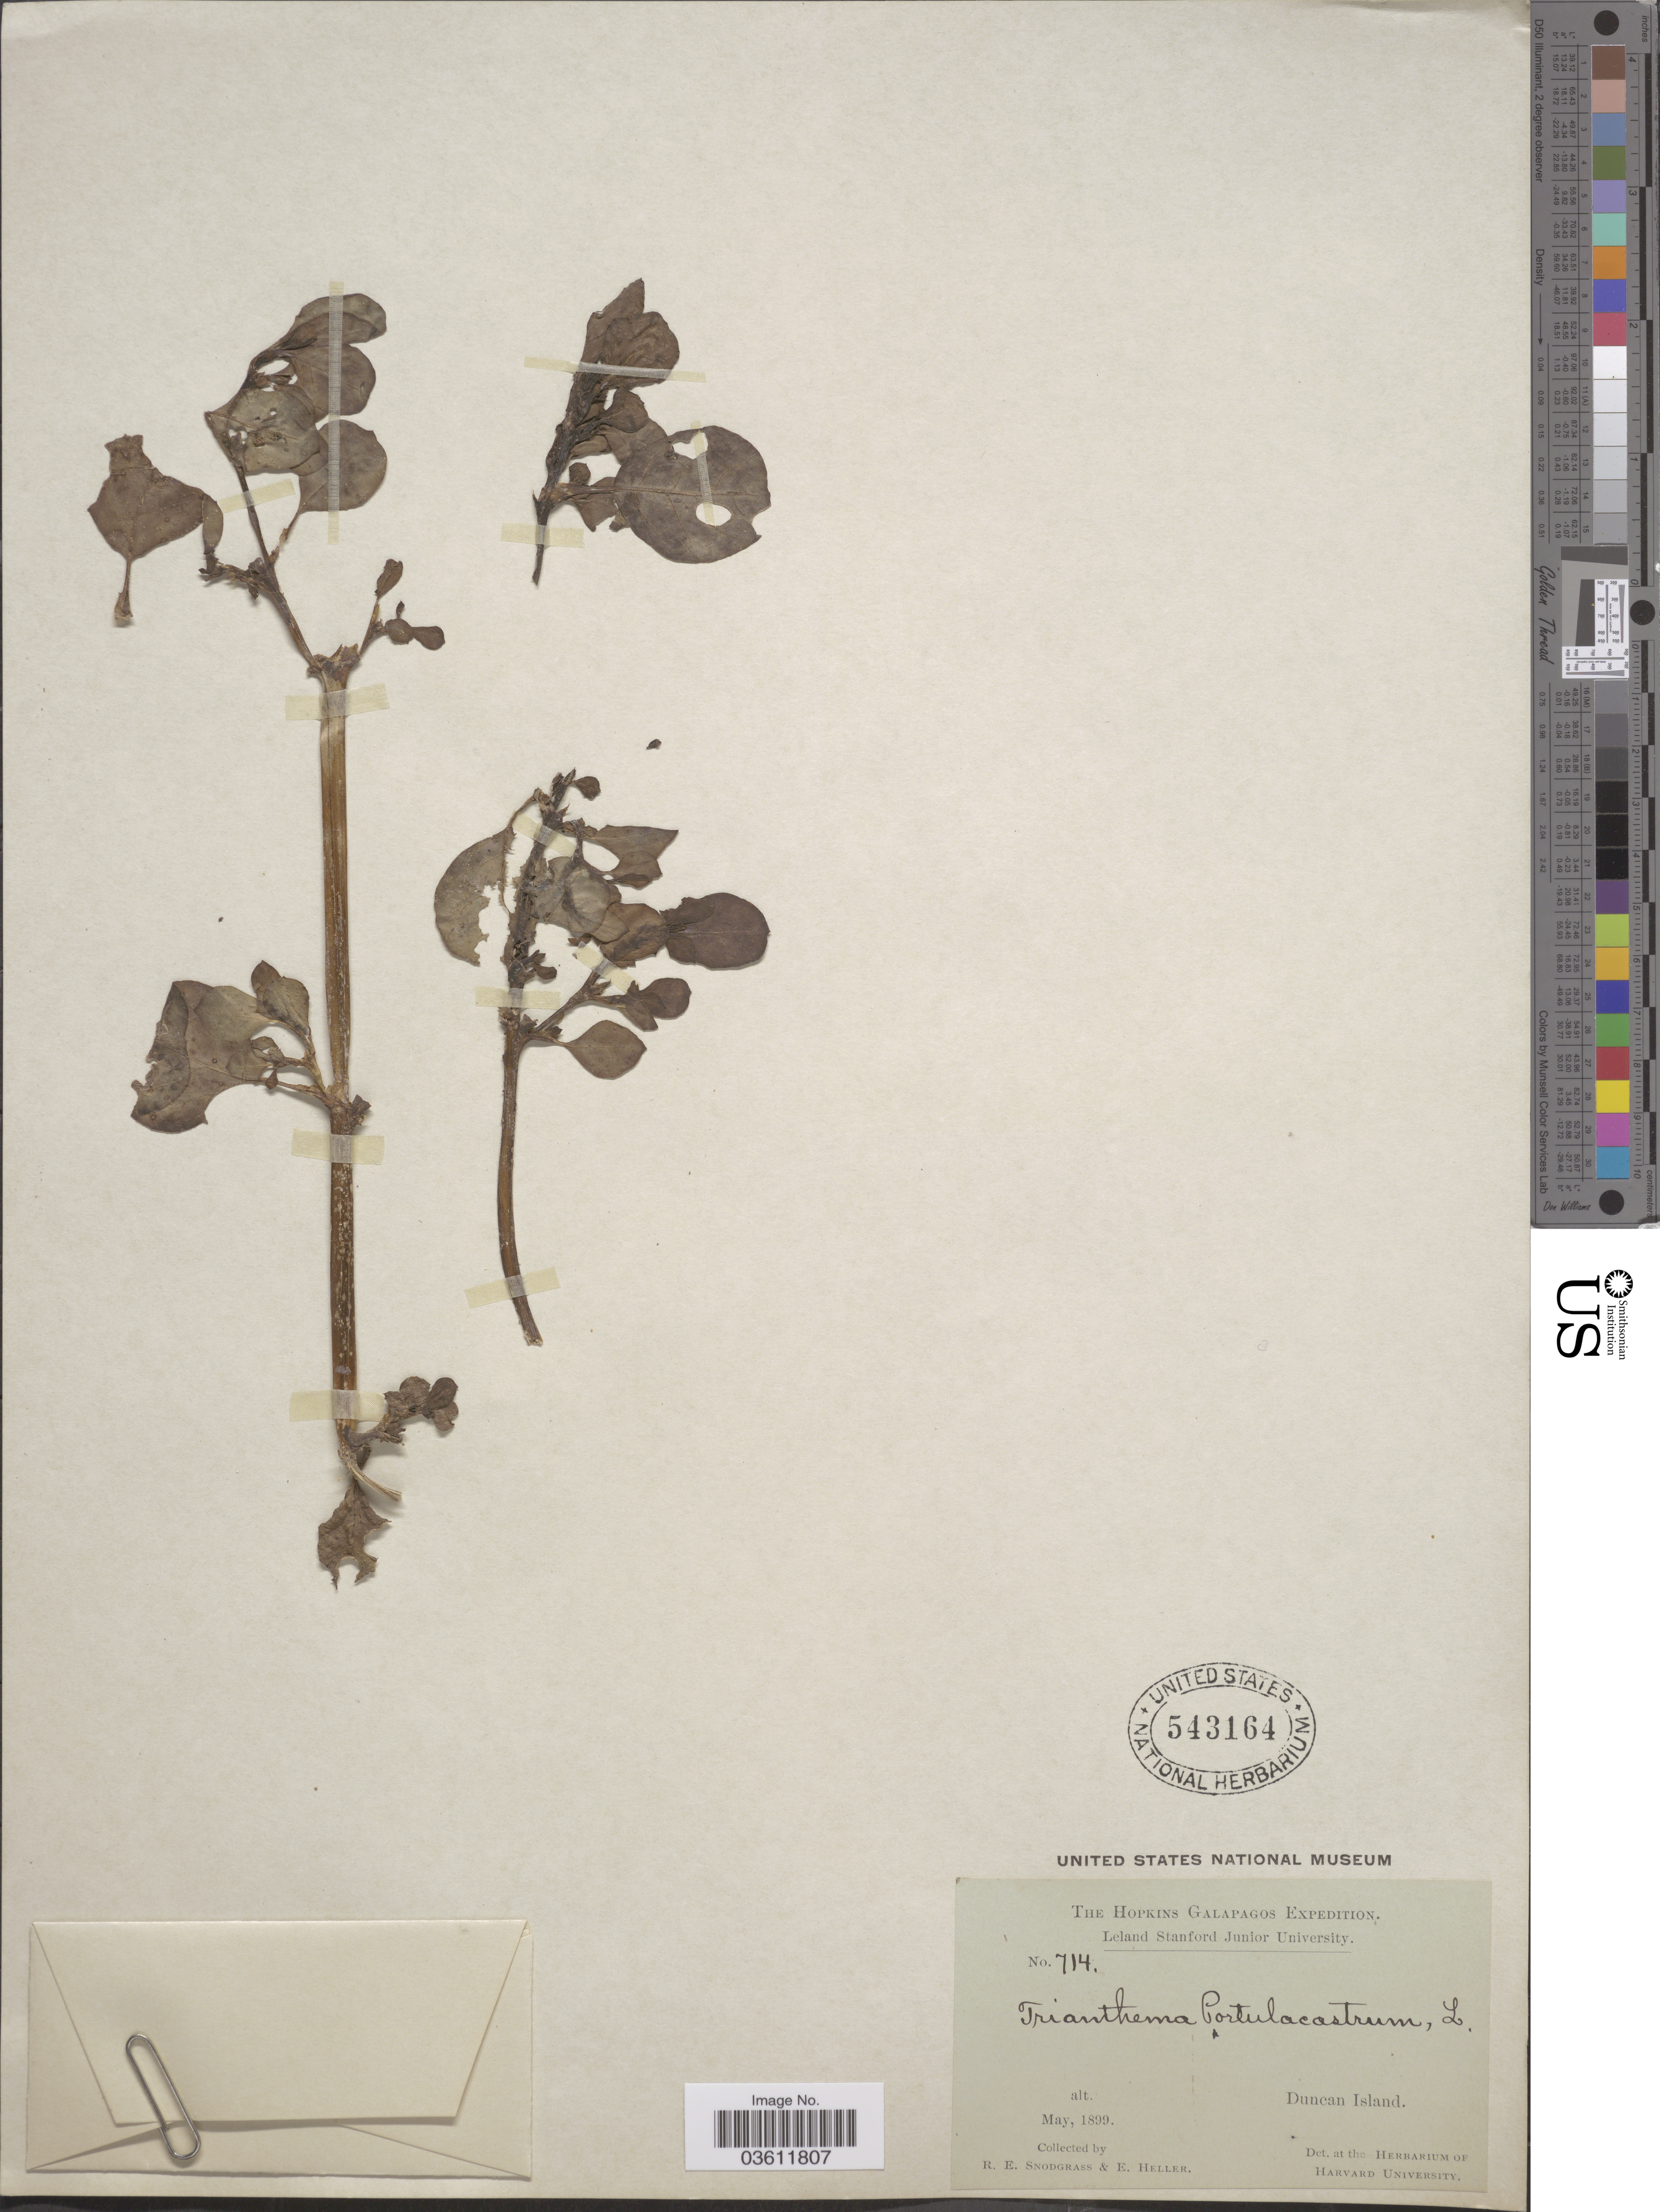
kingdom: Plantae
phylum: Tracheophyta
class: Magnoliopsida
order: Caryophyllales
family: Aizoaceae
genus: Trianthema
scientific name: Trianthema portulacastrum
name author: L.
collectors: R. E. Snodgrass & E. Heller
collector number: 714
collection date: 1899-05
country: Ecuador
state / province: Colón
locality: Galapagos. Duncan Island.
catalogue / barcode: US 543164